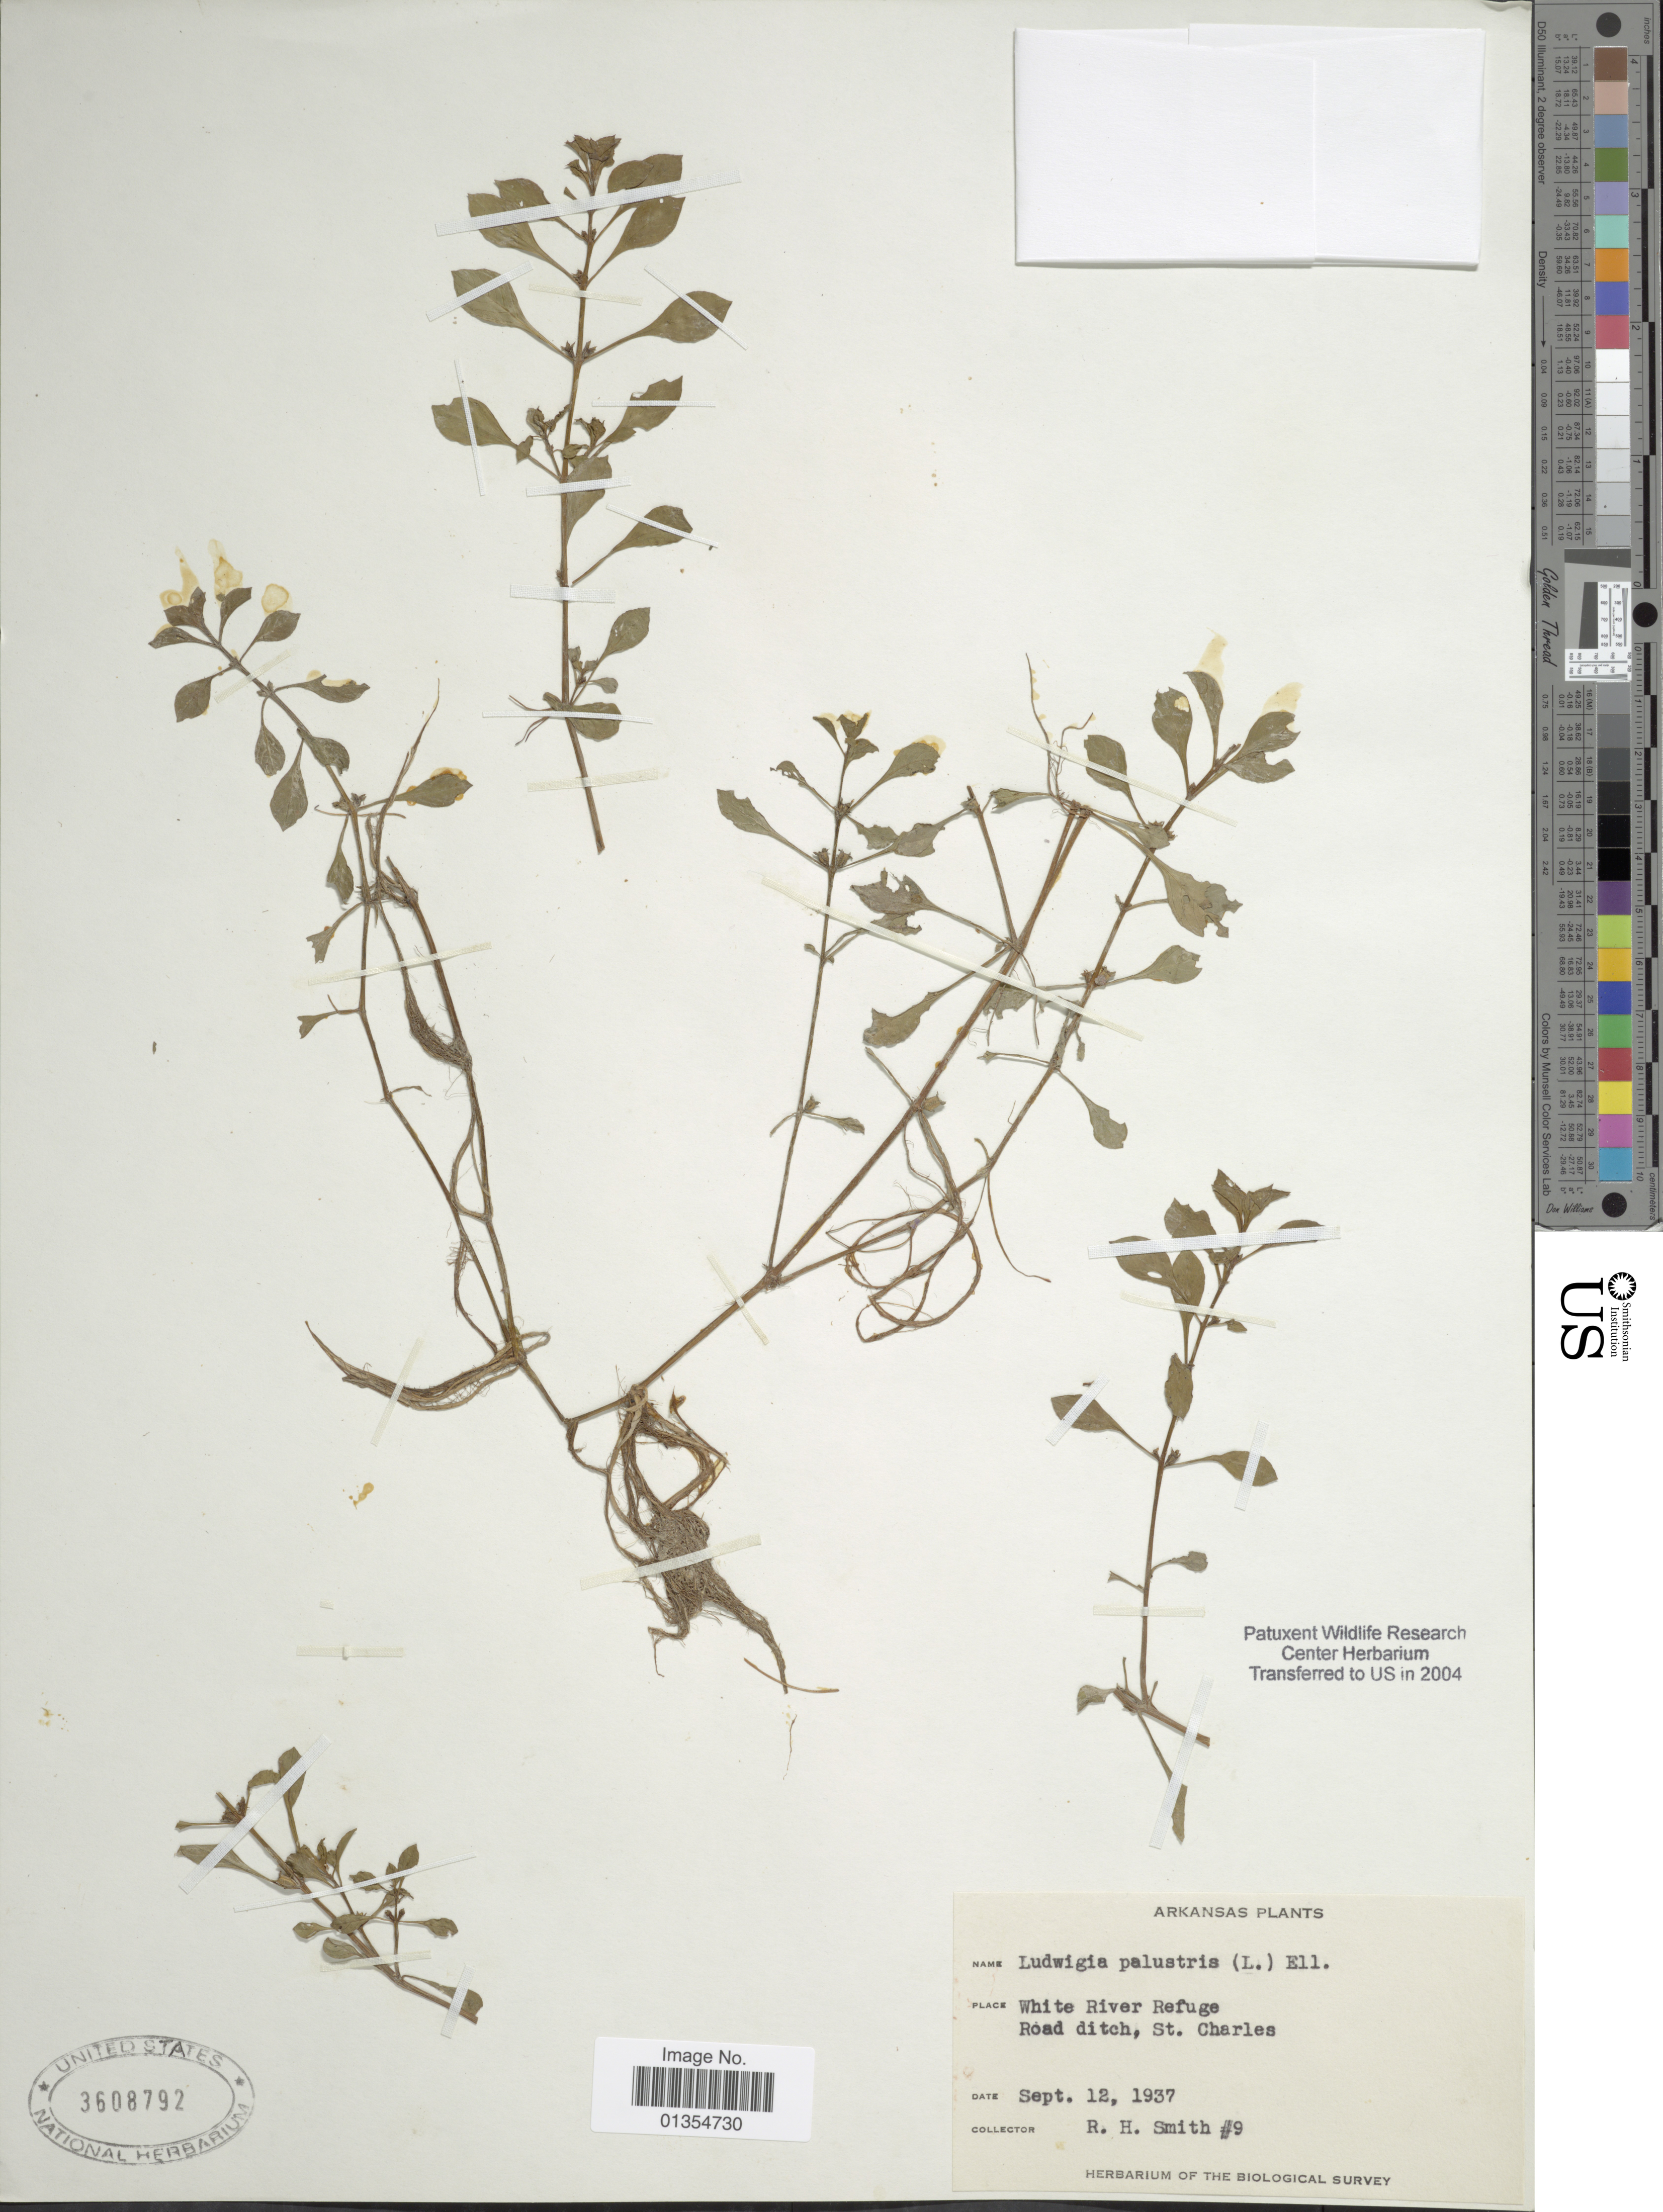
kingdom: Plantae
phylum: Tracheophyta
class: Magnoliopsida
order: Myrtales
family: Onagraceae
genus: Ludwigia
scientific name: Ludwigia palustris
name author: (L.) Elliott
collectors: R. H. Smith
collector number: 9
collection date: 1937-09-12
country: United States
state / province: Arkansas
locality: White River Refuge, Road ditch, St. Charles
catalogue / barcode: US 3608792